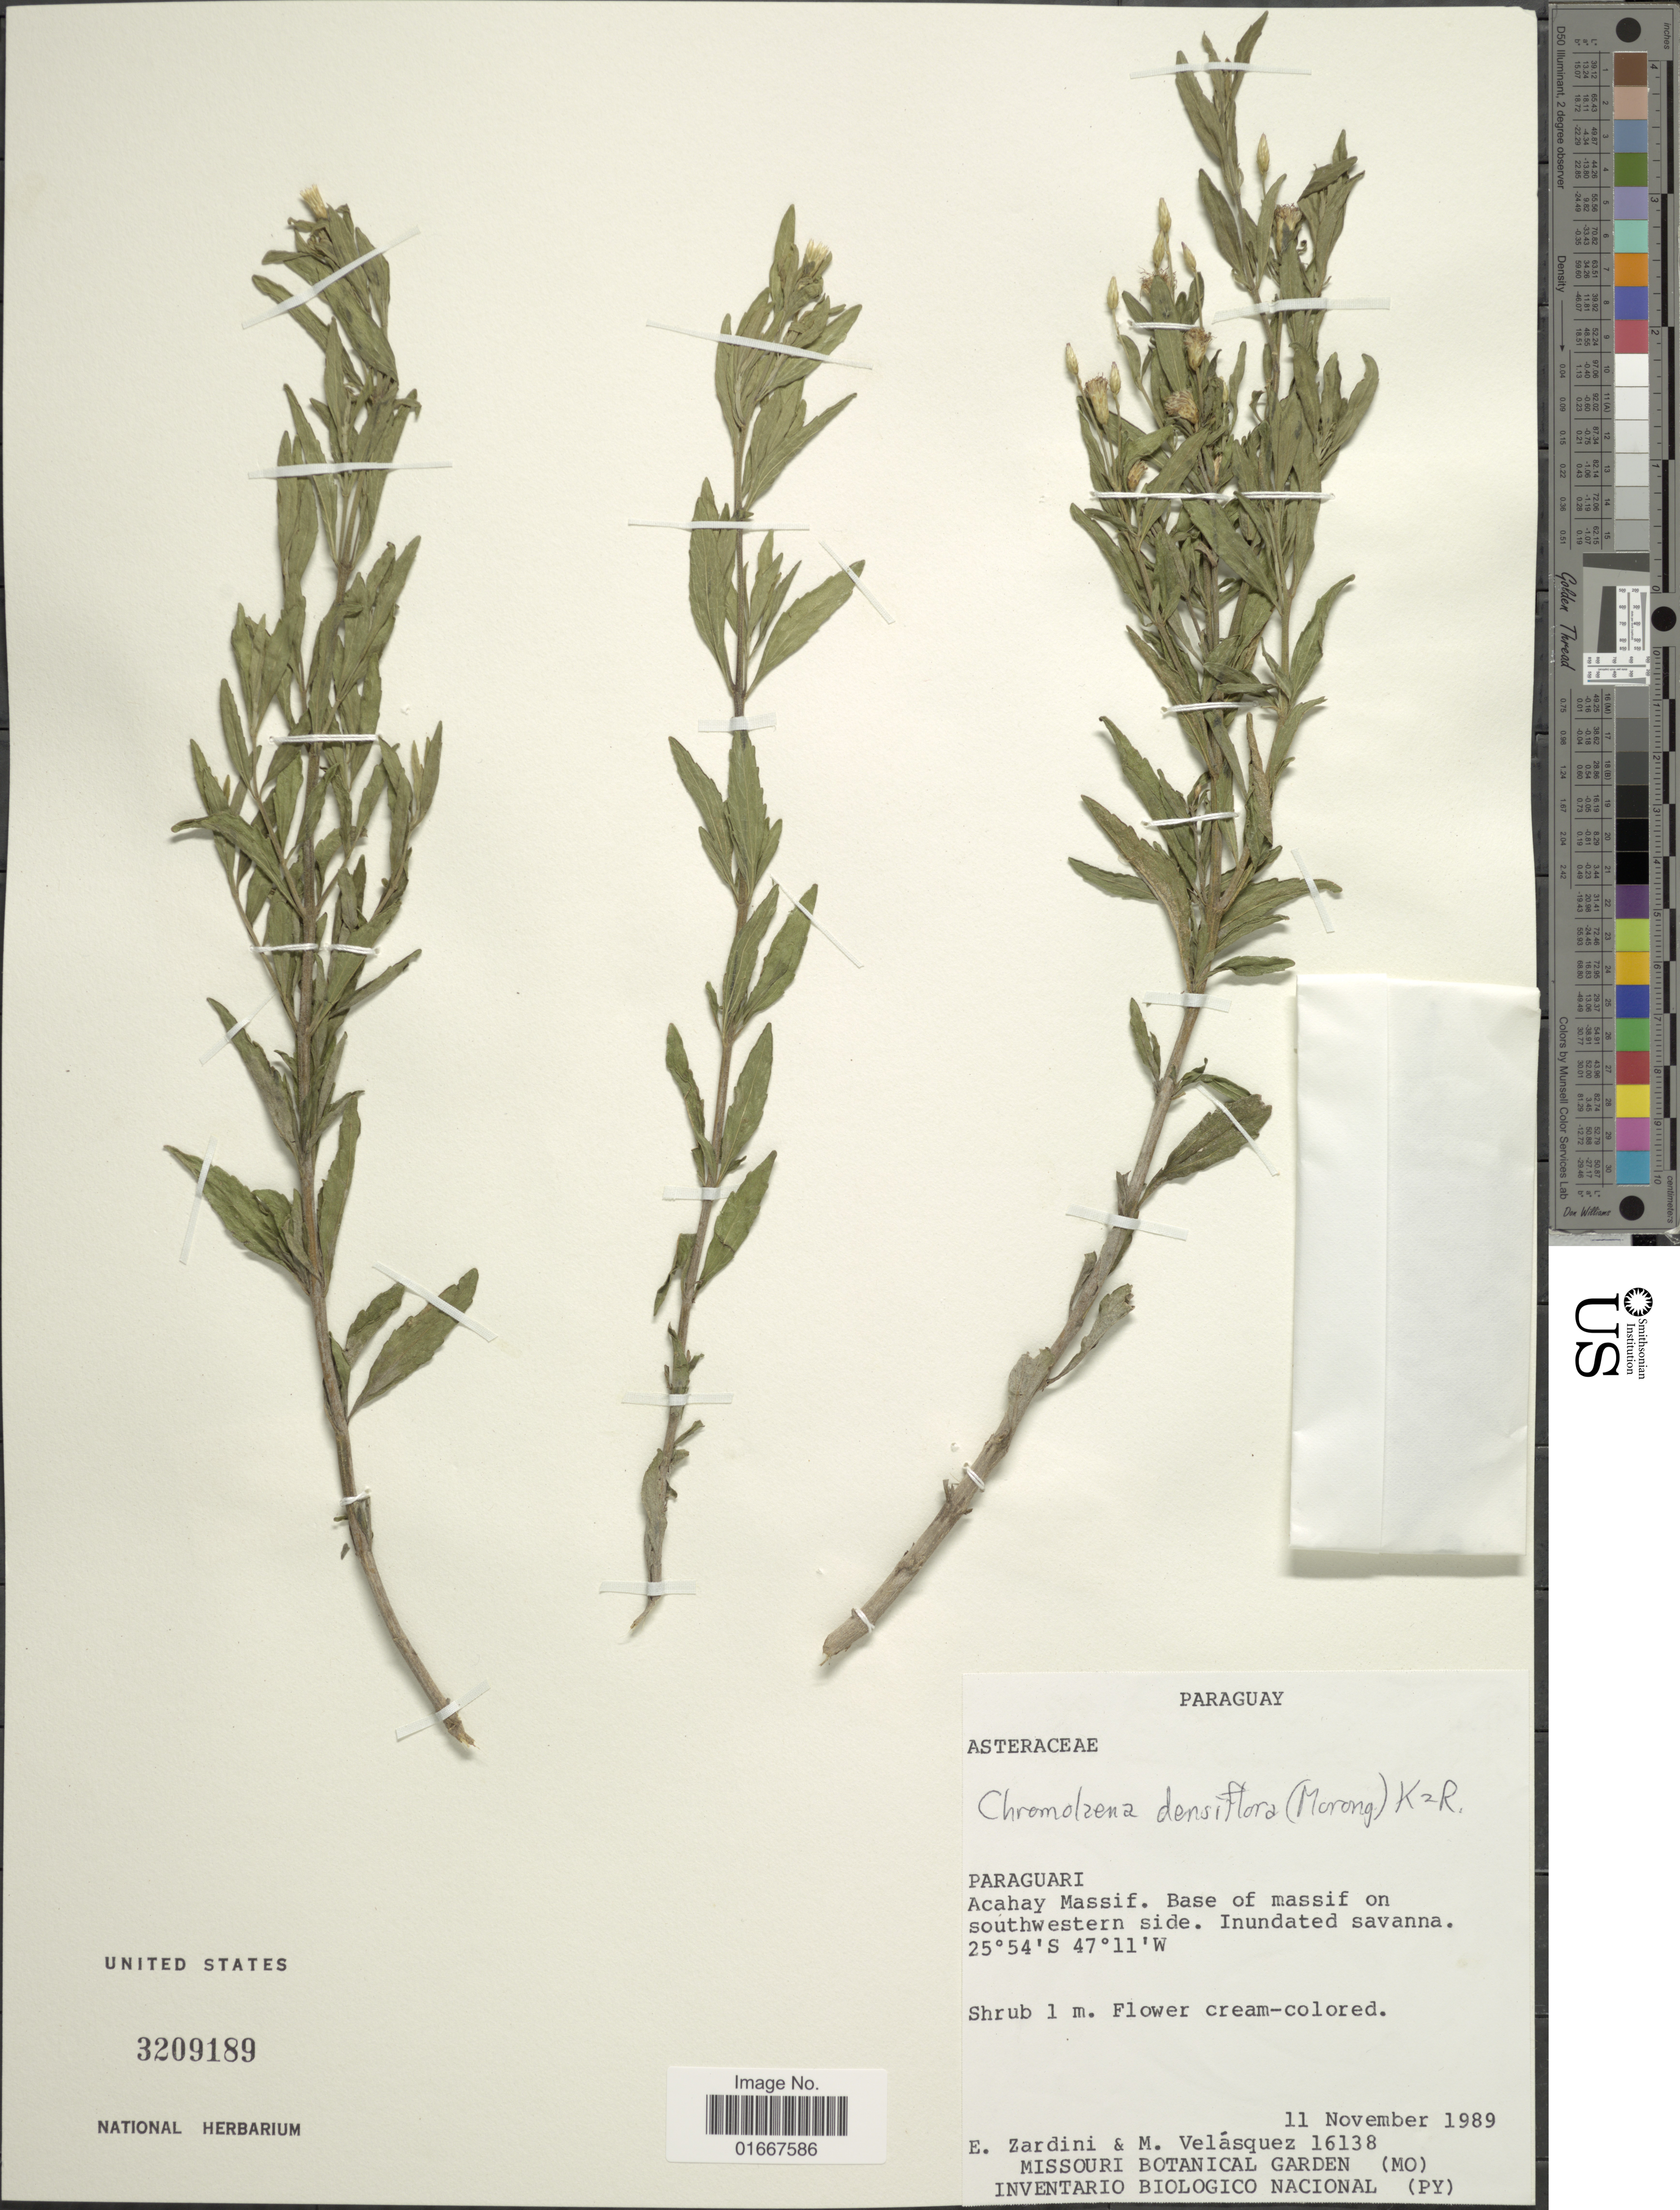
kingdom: Plantae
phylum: Tracheophyta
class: Magnoliopsida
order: Asterales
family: Asteraceae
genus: Chromolaena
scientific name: Chromolaena densiflorum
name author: (Morong) R.M. King & H. Rob.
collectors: E. M. Zardini & M. Velasquez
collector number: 16138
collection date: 1989-11-11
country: Paraguay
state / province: Paraguari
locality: Acahay Massif. Base of massif on southwestern side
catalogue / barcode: US 3209189